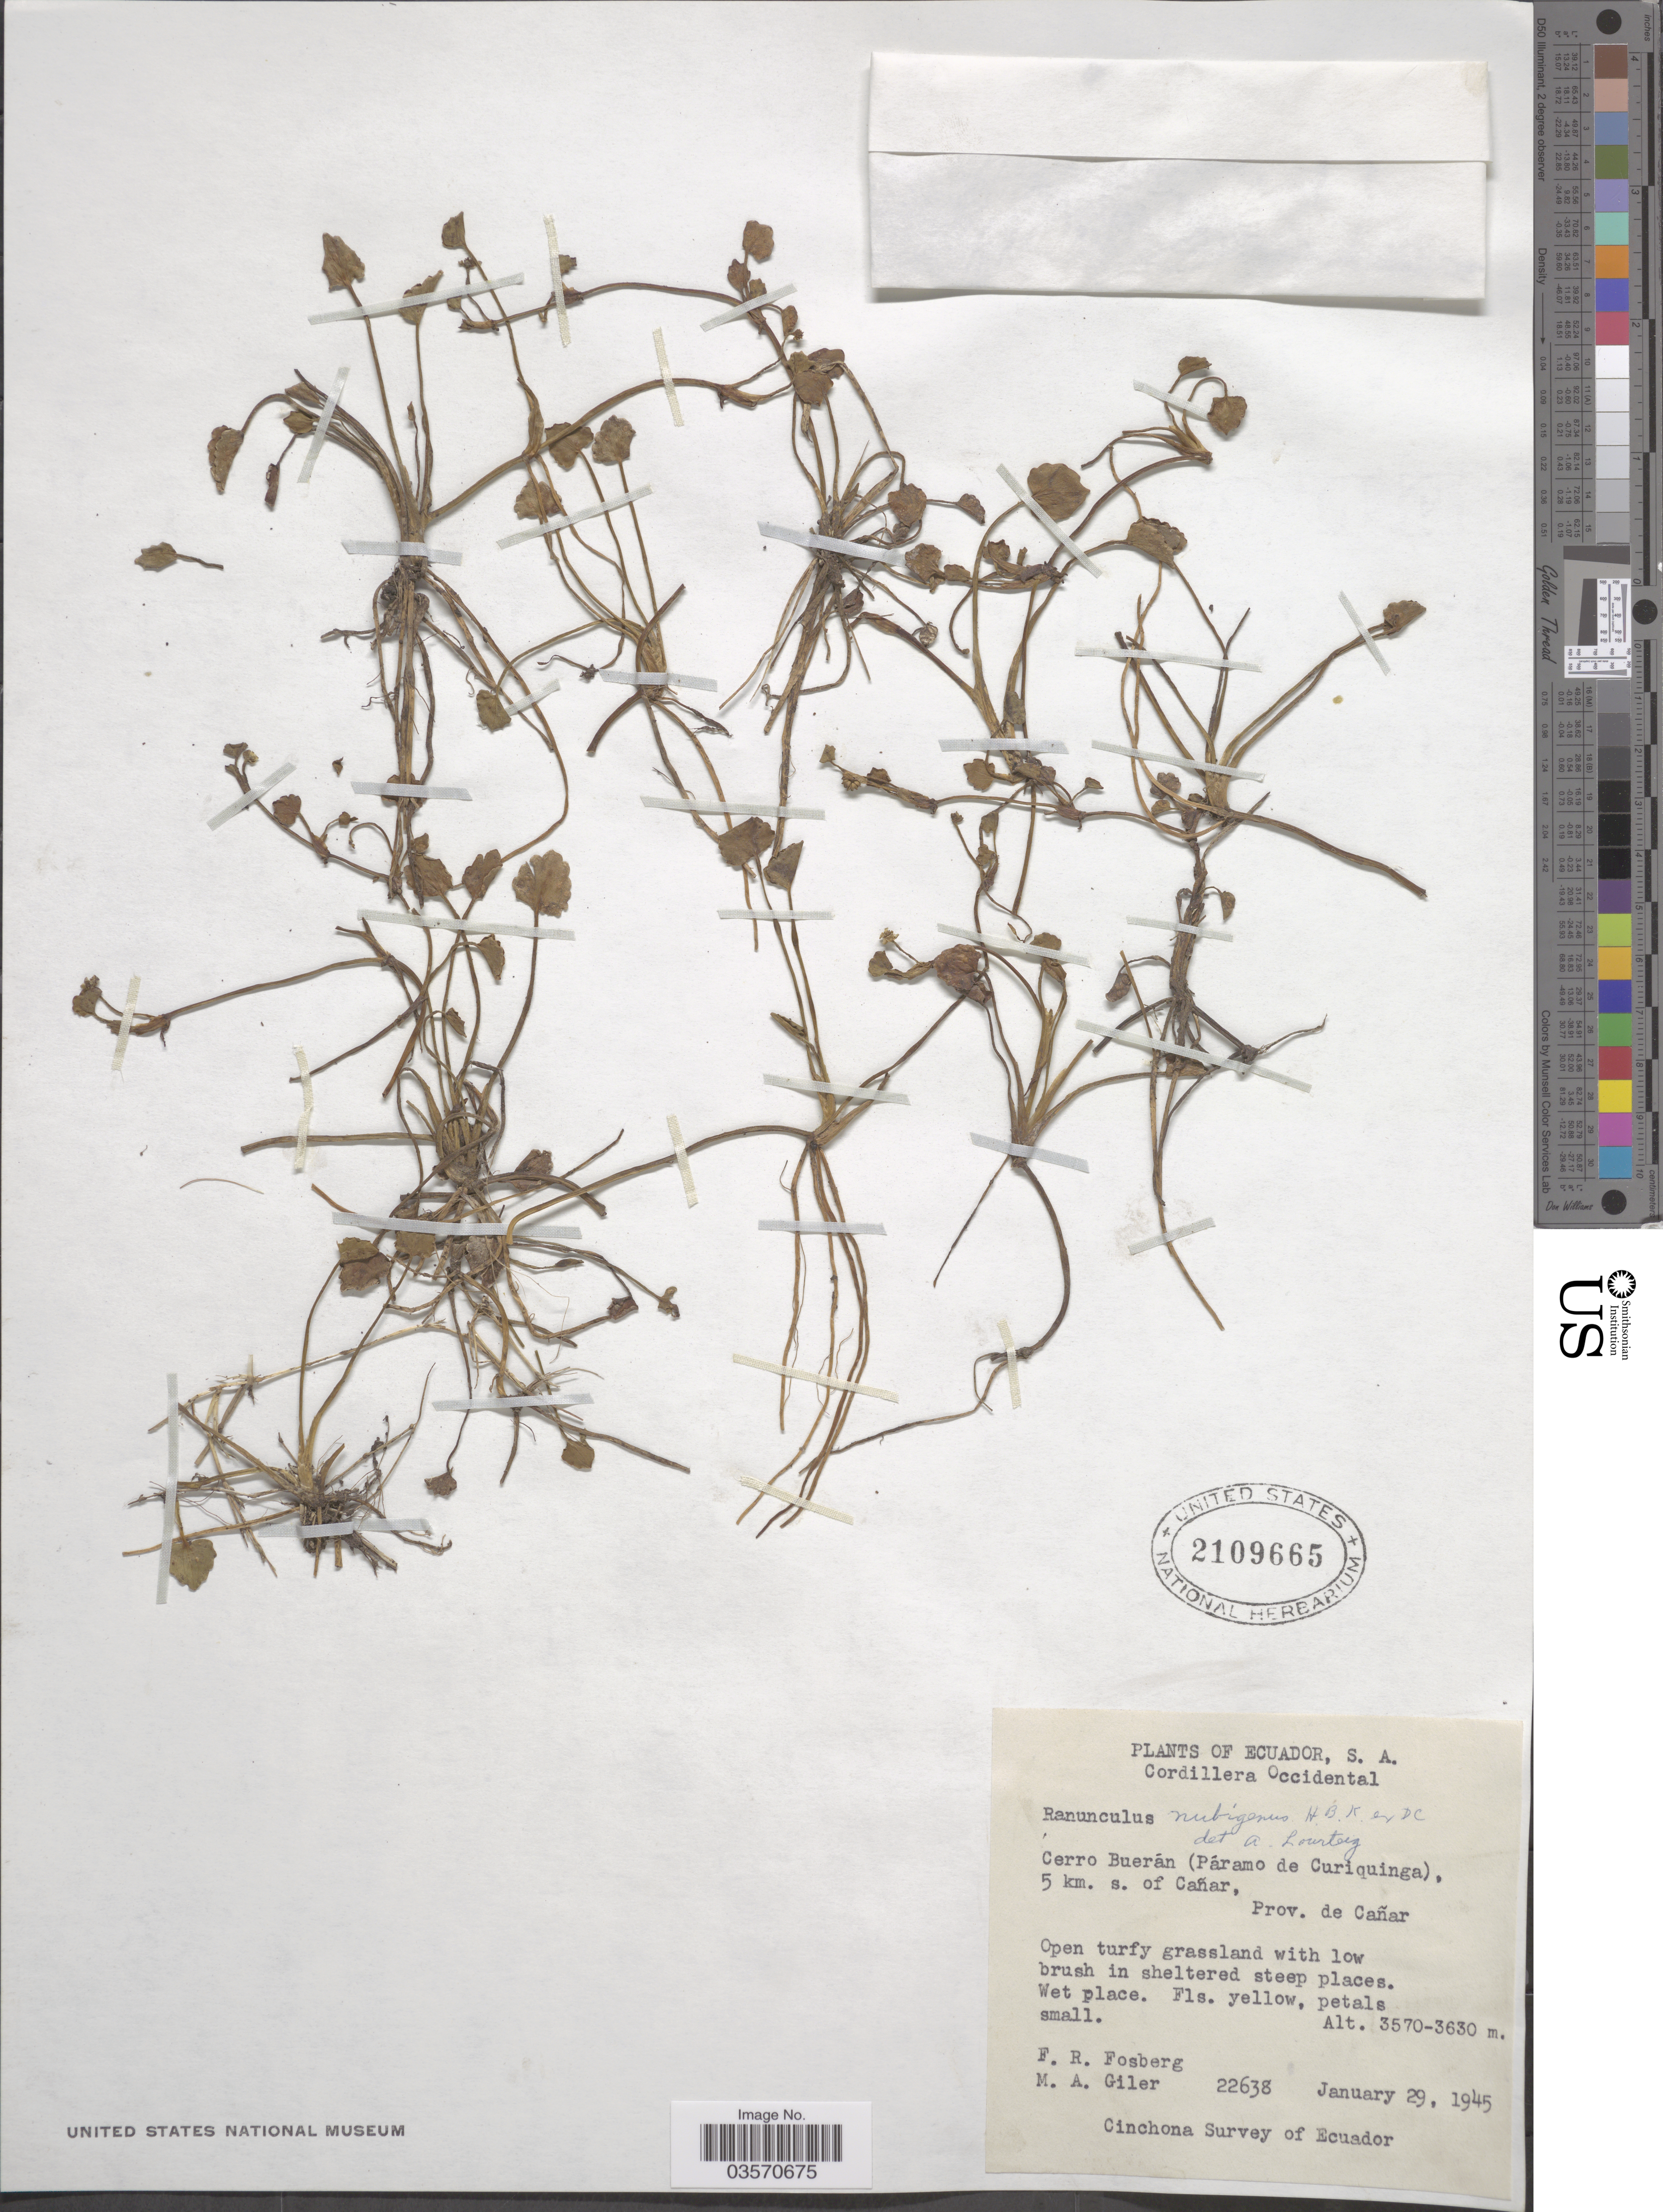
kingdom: Plantae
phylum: Tracheophyta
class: Magnoliopsida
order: Ranunculales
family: Ranunculaceae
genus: Ranunculus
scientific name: Ranunculus nubigenus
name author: Humb. et al. ex DC.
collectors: F. R. Fosberg & M. Giler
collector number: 22638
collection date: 1945-01-29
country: Ecuador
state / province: Cañar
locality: Cordillera Occidental. Cerro Buerán (Páramo de Curiquinga), 5 km. s. of Cañar.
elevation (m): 3570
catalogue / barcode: US 2109665